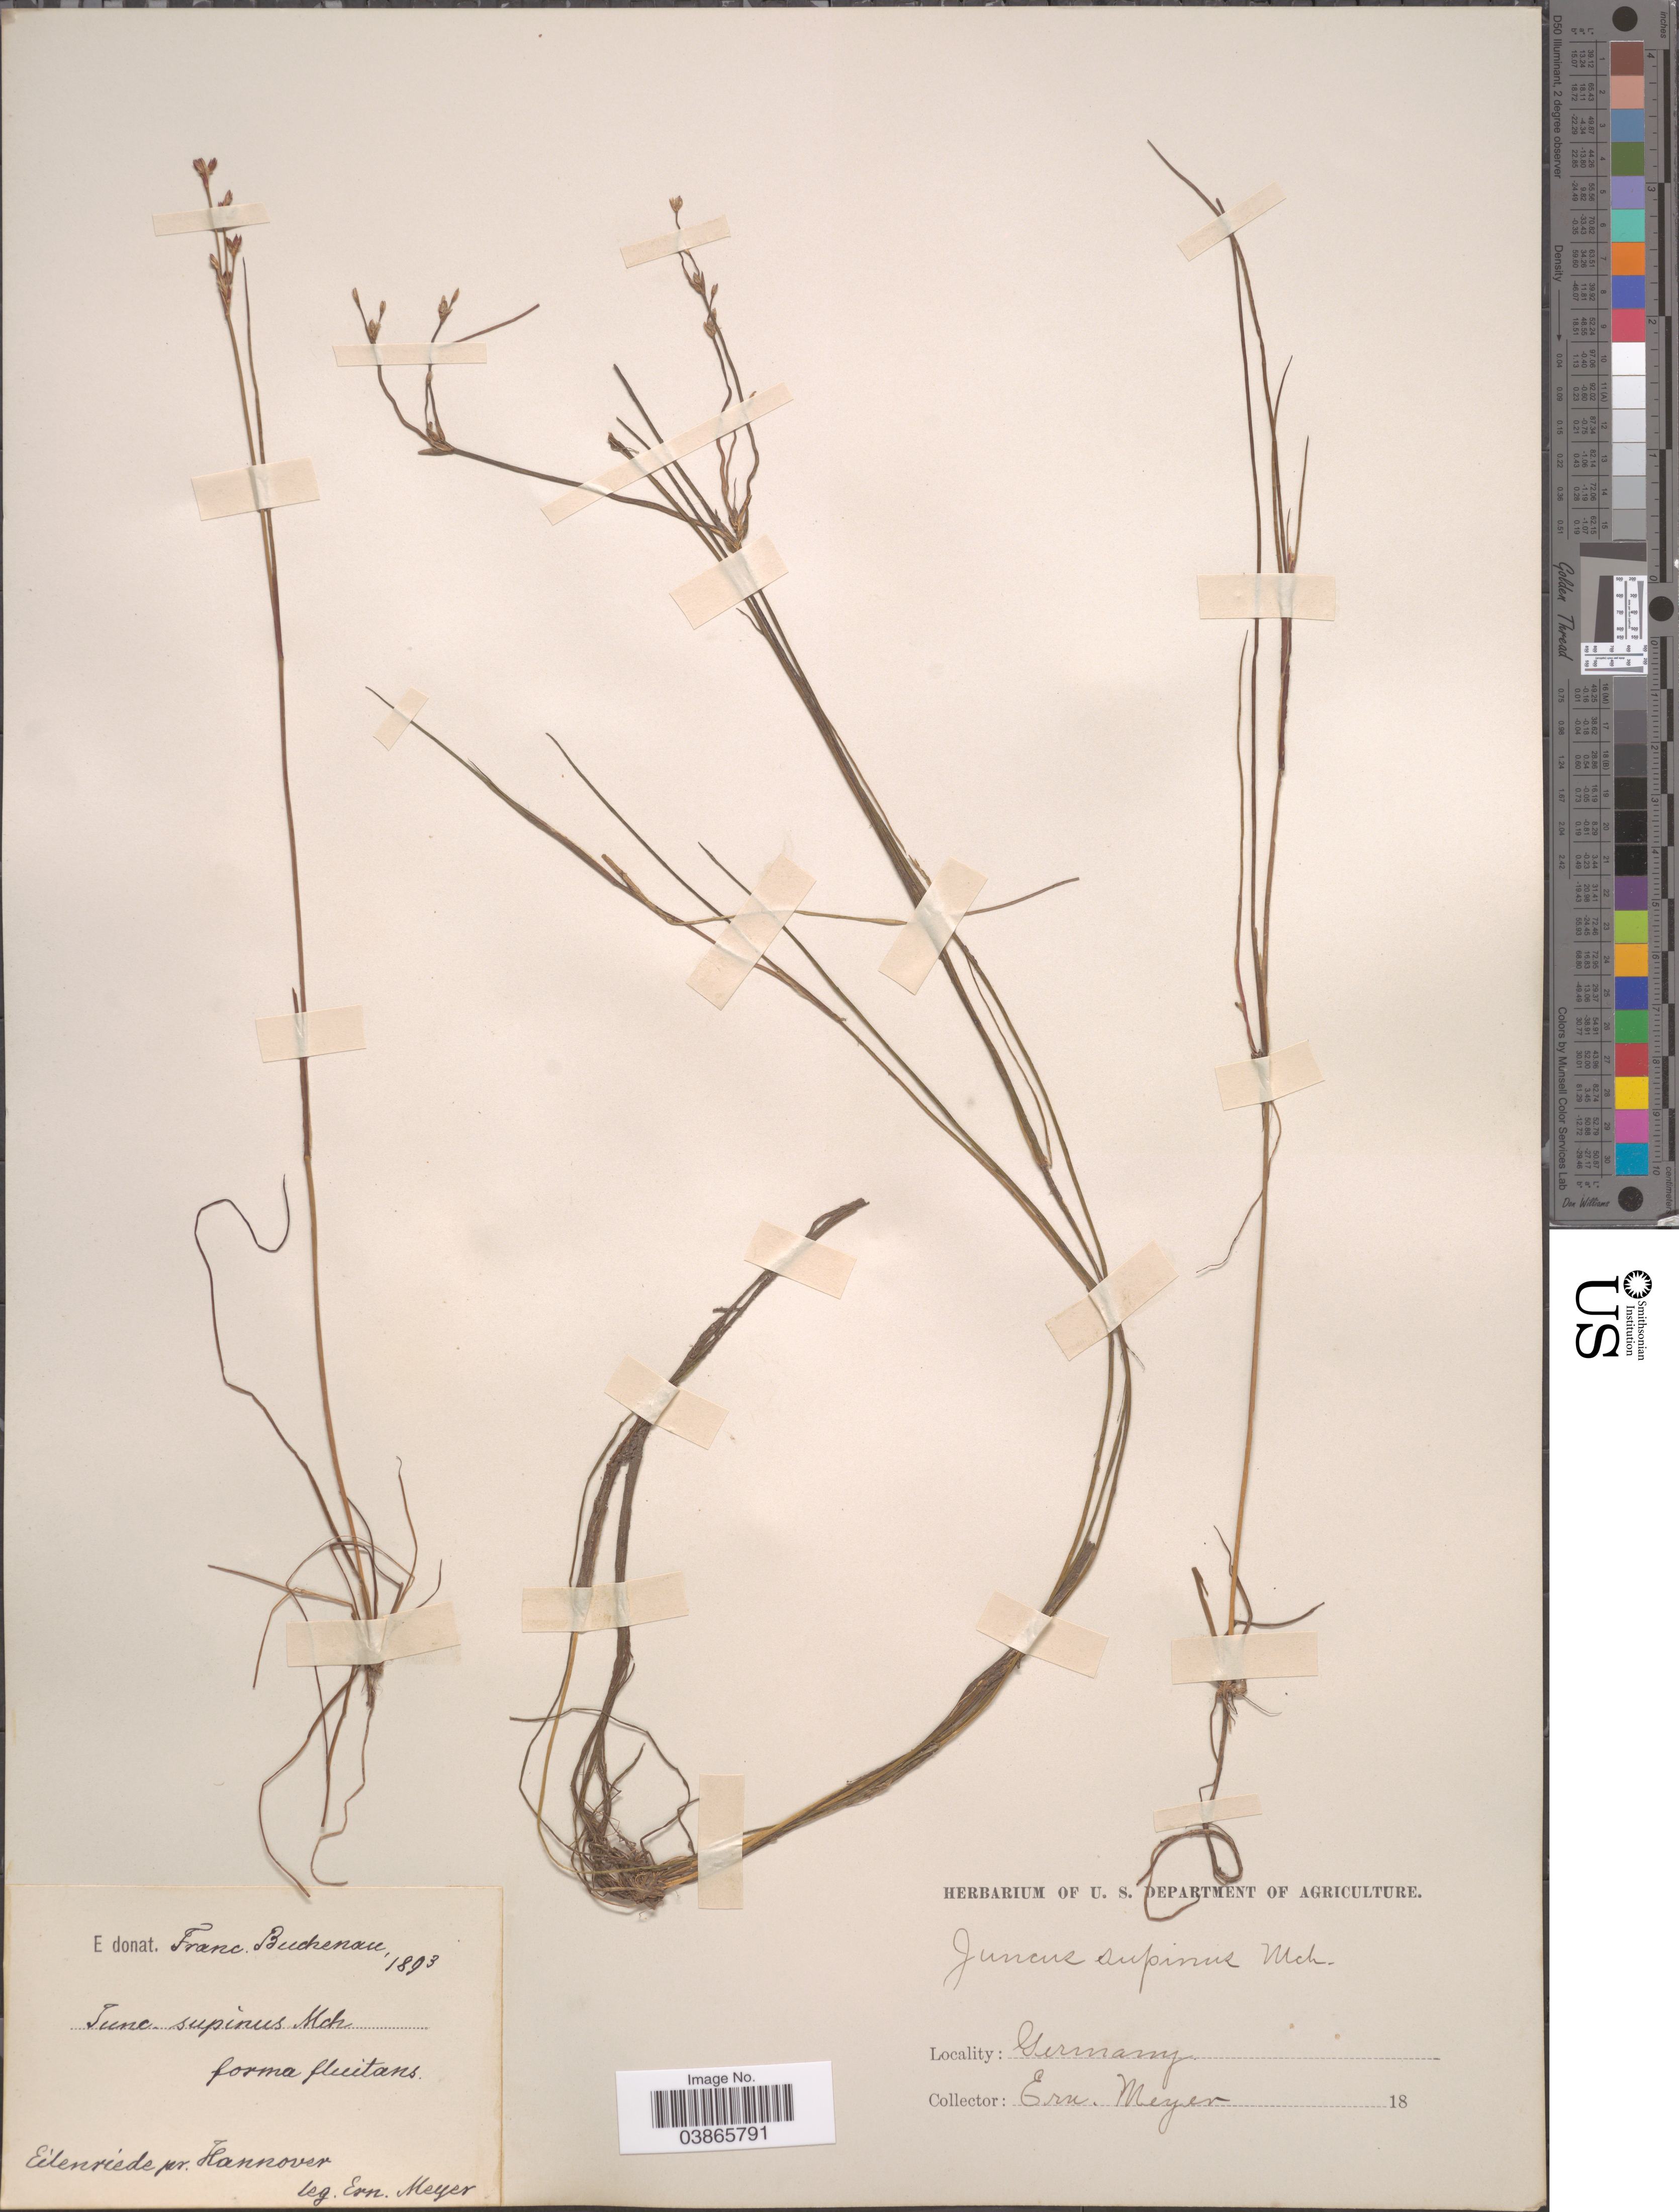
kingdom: Plantae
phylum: Tracheophyta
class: Liliopsida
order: Poales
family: Juncaceae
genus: Juncus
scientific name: Juncus supinus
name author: Moench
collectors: E. H. F. Meyer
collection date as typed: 18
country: Germany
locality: Eilenriede pr. Hannover.